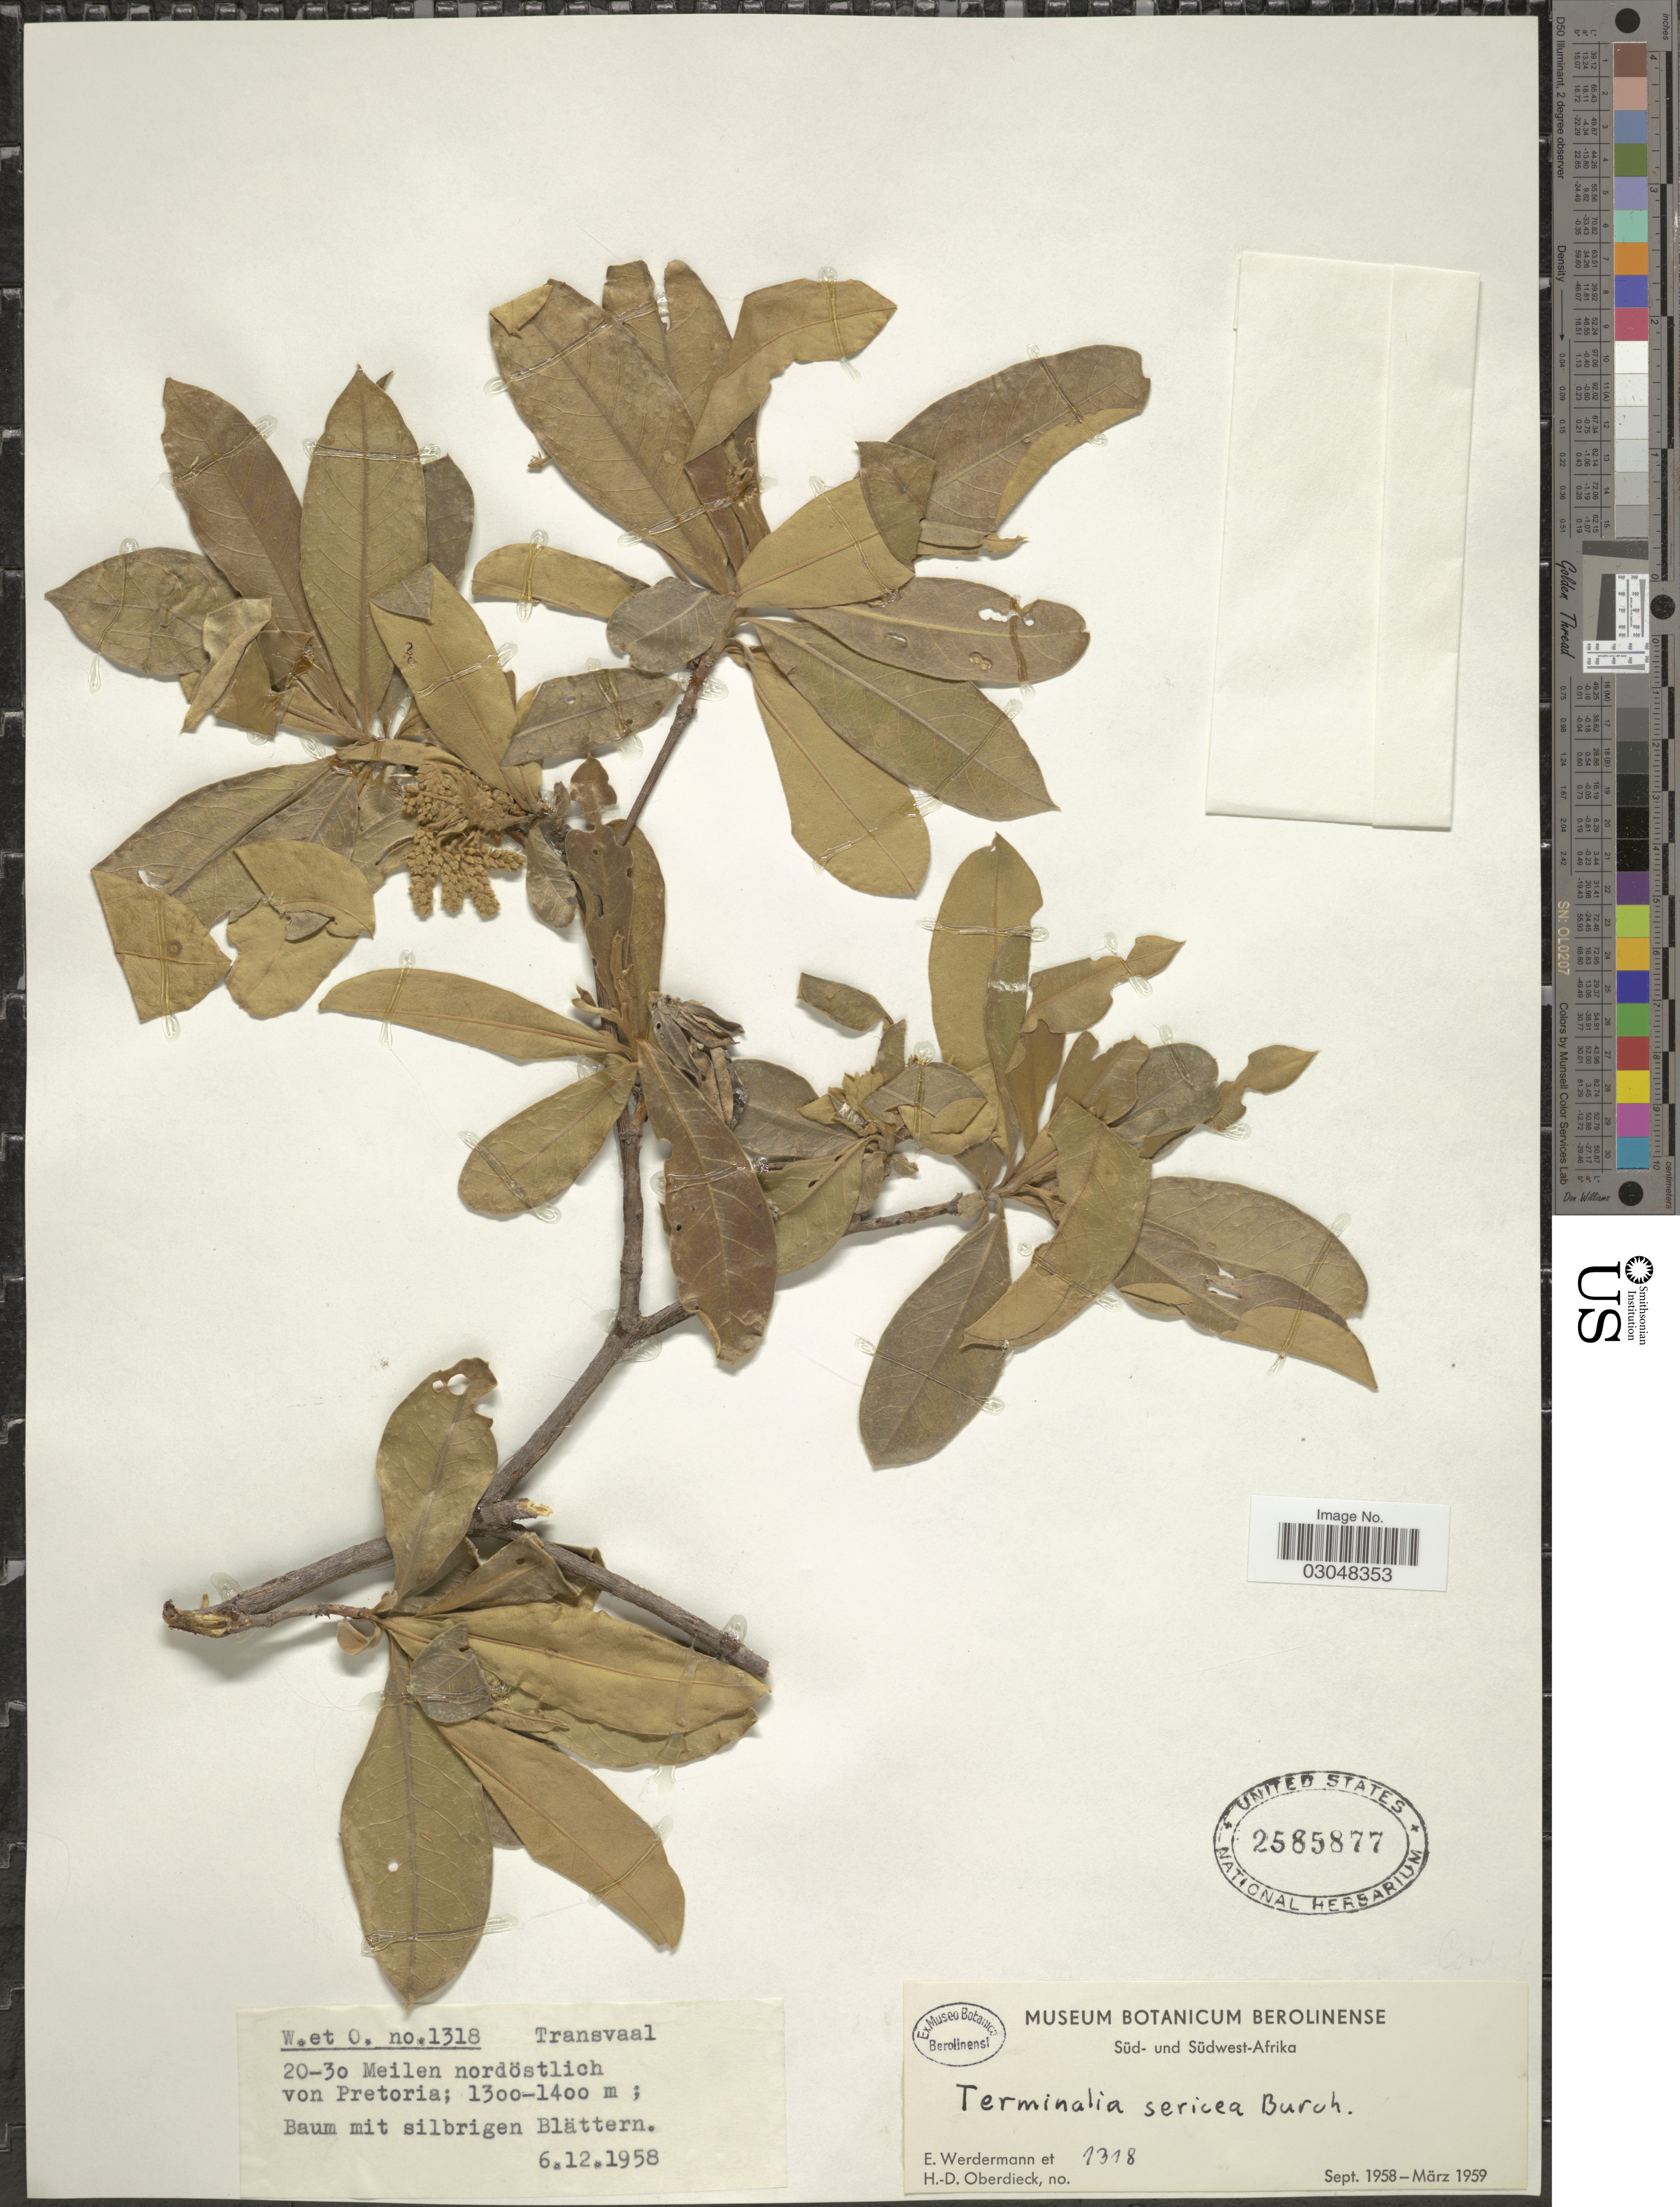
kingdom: Plantae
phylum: Tracheophyta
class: Magnoliopsida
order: Myrtales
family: Combretaceae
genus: Terminalia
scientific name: Terminalia sericea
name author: D.G. Burch ex DC.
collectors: E. Werdermann & H. Oberdieck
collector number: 1318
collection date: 1958-12-06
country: South Africa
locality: Süd-Afrka. Transvaal. 20-30 Meilen nordöstlich von Pretoria.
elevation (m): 1300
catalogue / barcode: US 2585877